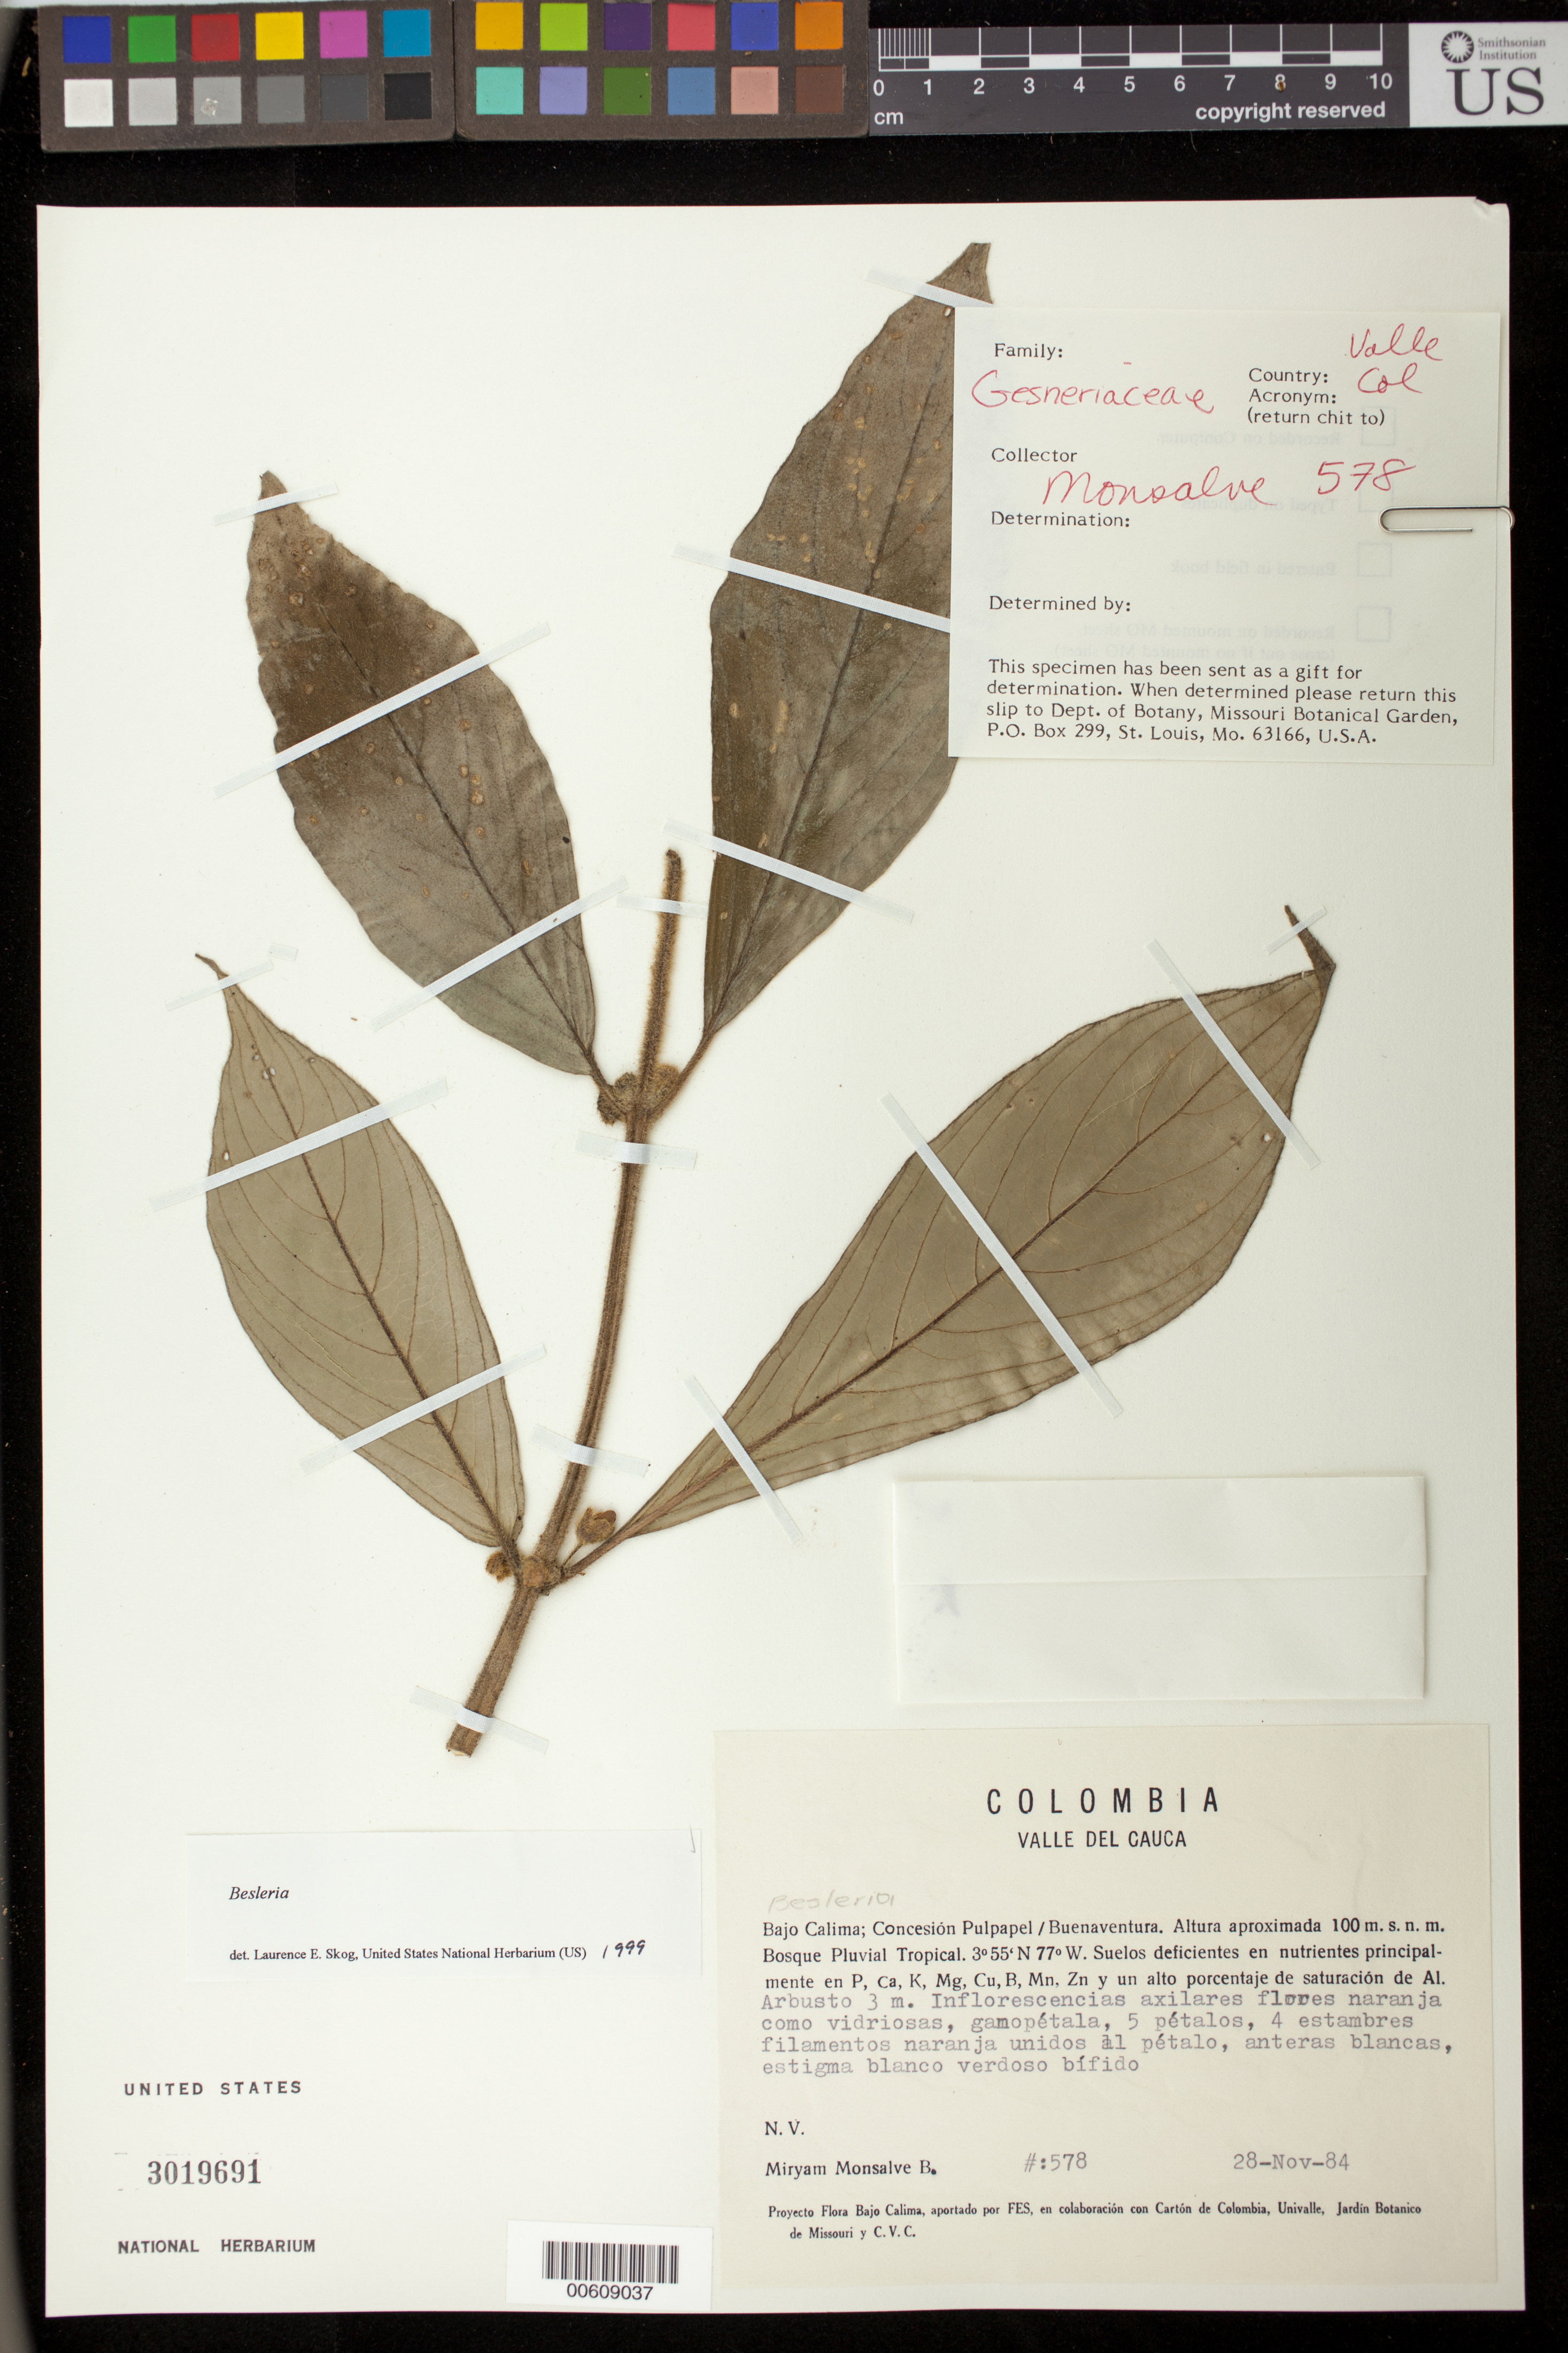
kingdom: Plantae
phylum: Tracheophyta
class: Magnoliopsida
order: Lamiales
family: Gesneriaceae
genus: Besleria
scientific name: Besleria sp.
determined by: Skog, Laurence E.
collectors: M. Monsalve B.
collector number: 578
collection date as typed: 28 Nov 1984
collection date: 1984-11-28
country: Colombia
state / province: Valle del Cauca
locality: Bajo Calima; Concesión Pulpapel/Buenaventura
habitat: Bosque pluvial tropical; suelos deficientes en nutrientes principalmente en P, Ca, K, Mg, Cu, B, Mn, Zn y un alto porcentaje de saturación de Al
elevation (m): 100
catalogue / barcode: US 3019691